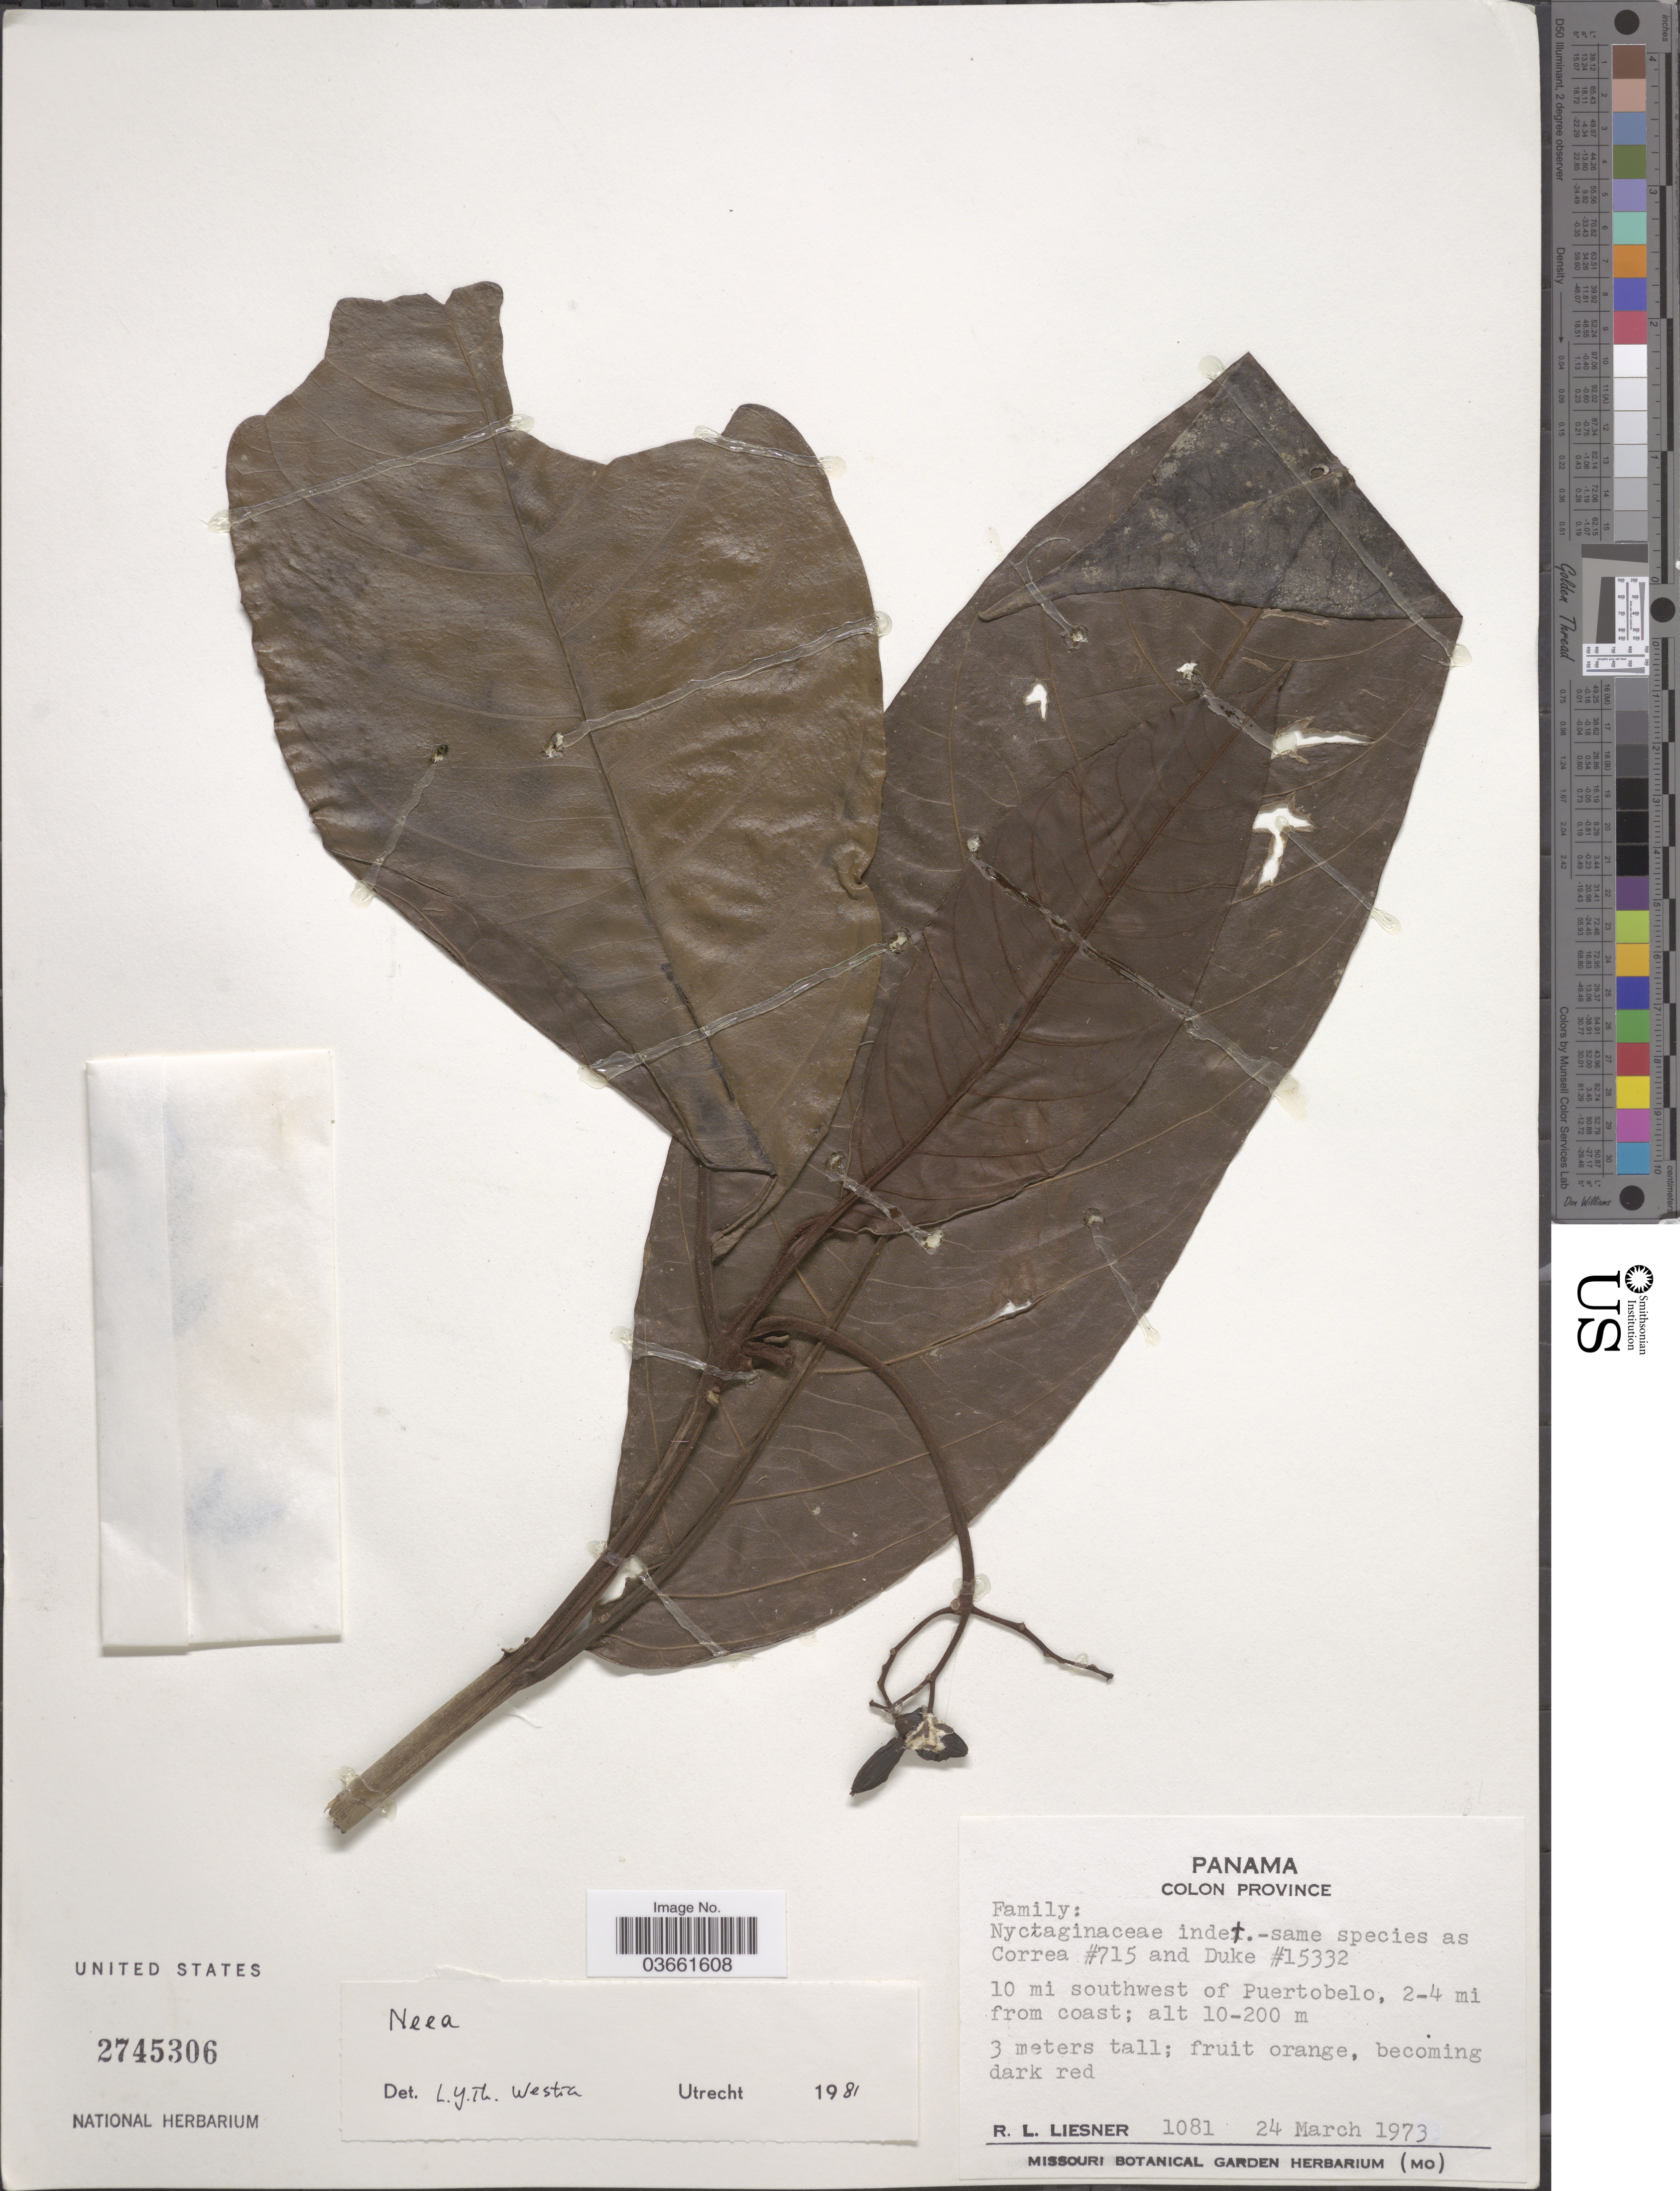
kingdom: Plantae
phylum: Tracheophyta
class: Magnoliopsida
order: Caryophyllales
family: Nyctaginaceae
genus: Neea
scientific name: Neea sp.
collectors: R. L. Liesner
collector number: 1081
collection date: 1973-03-24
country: Panama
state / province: Colón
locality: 10 mi southwest of Puertobelo, 2-4 mi from coast.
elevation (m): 10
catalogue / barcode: US 2745306